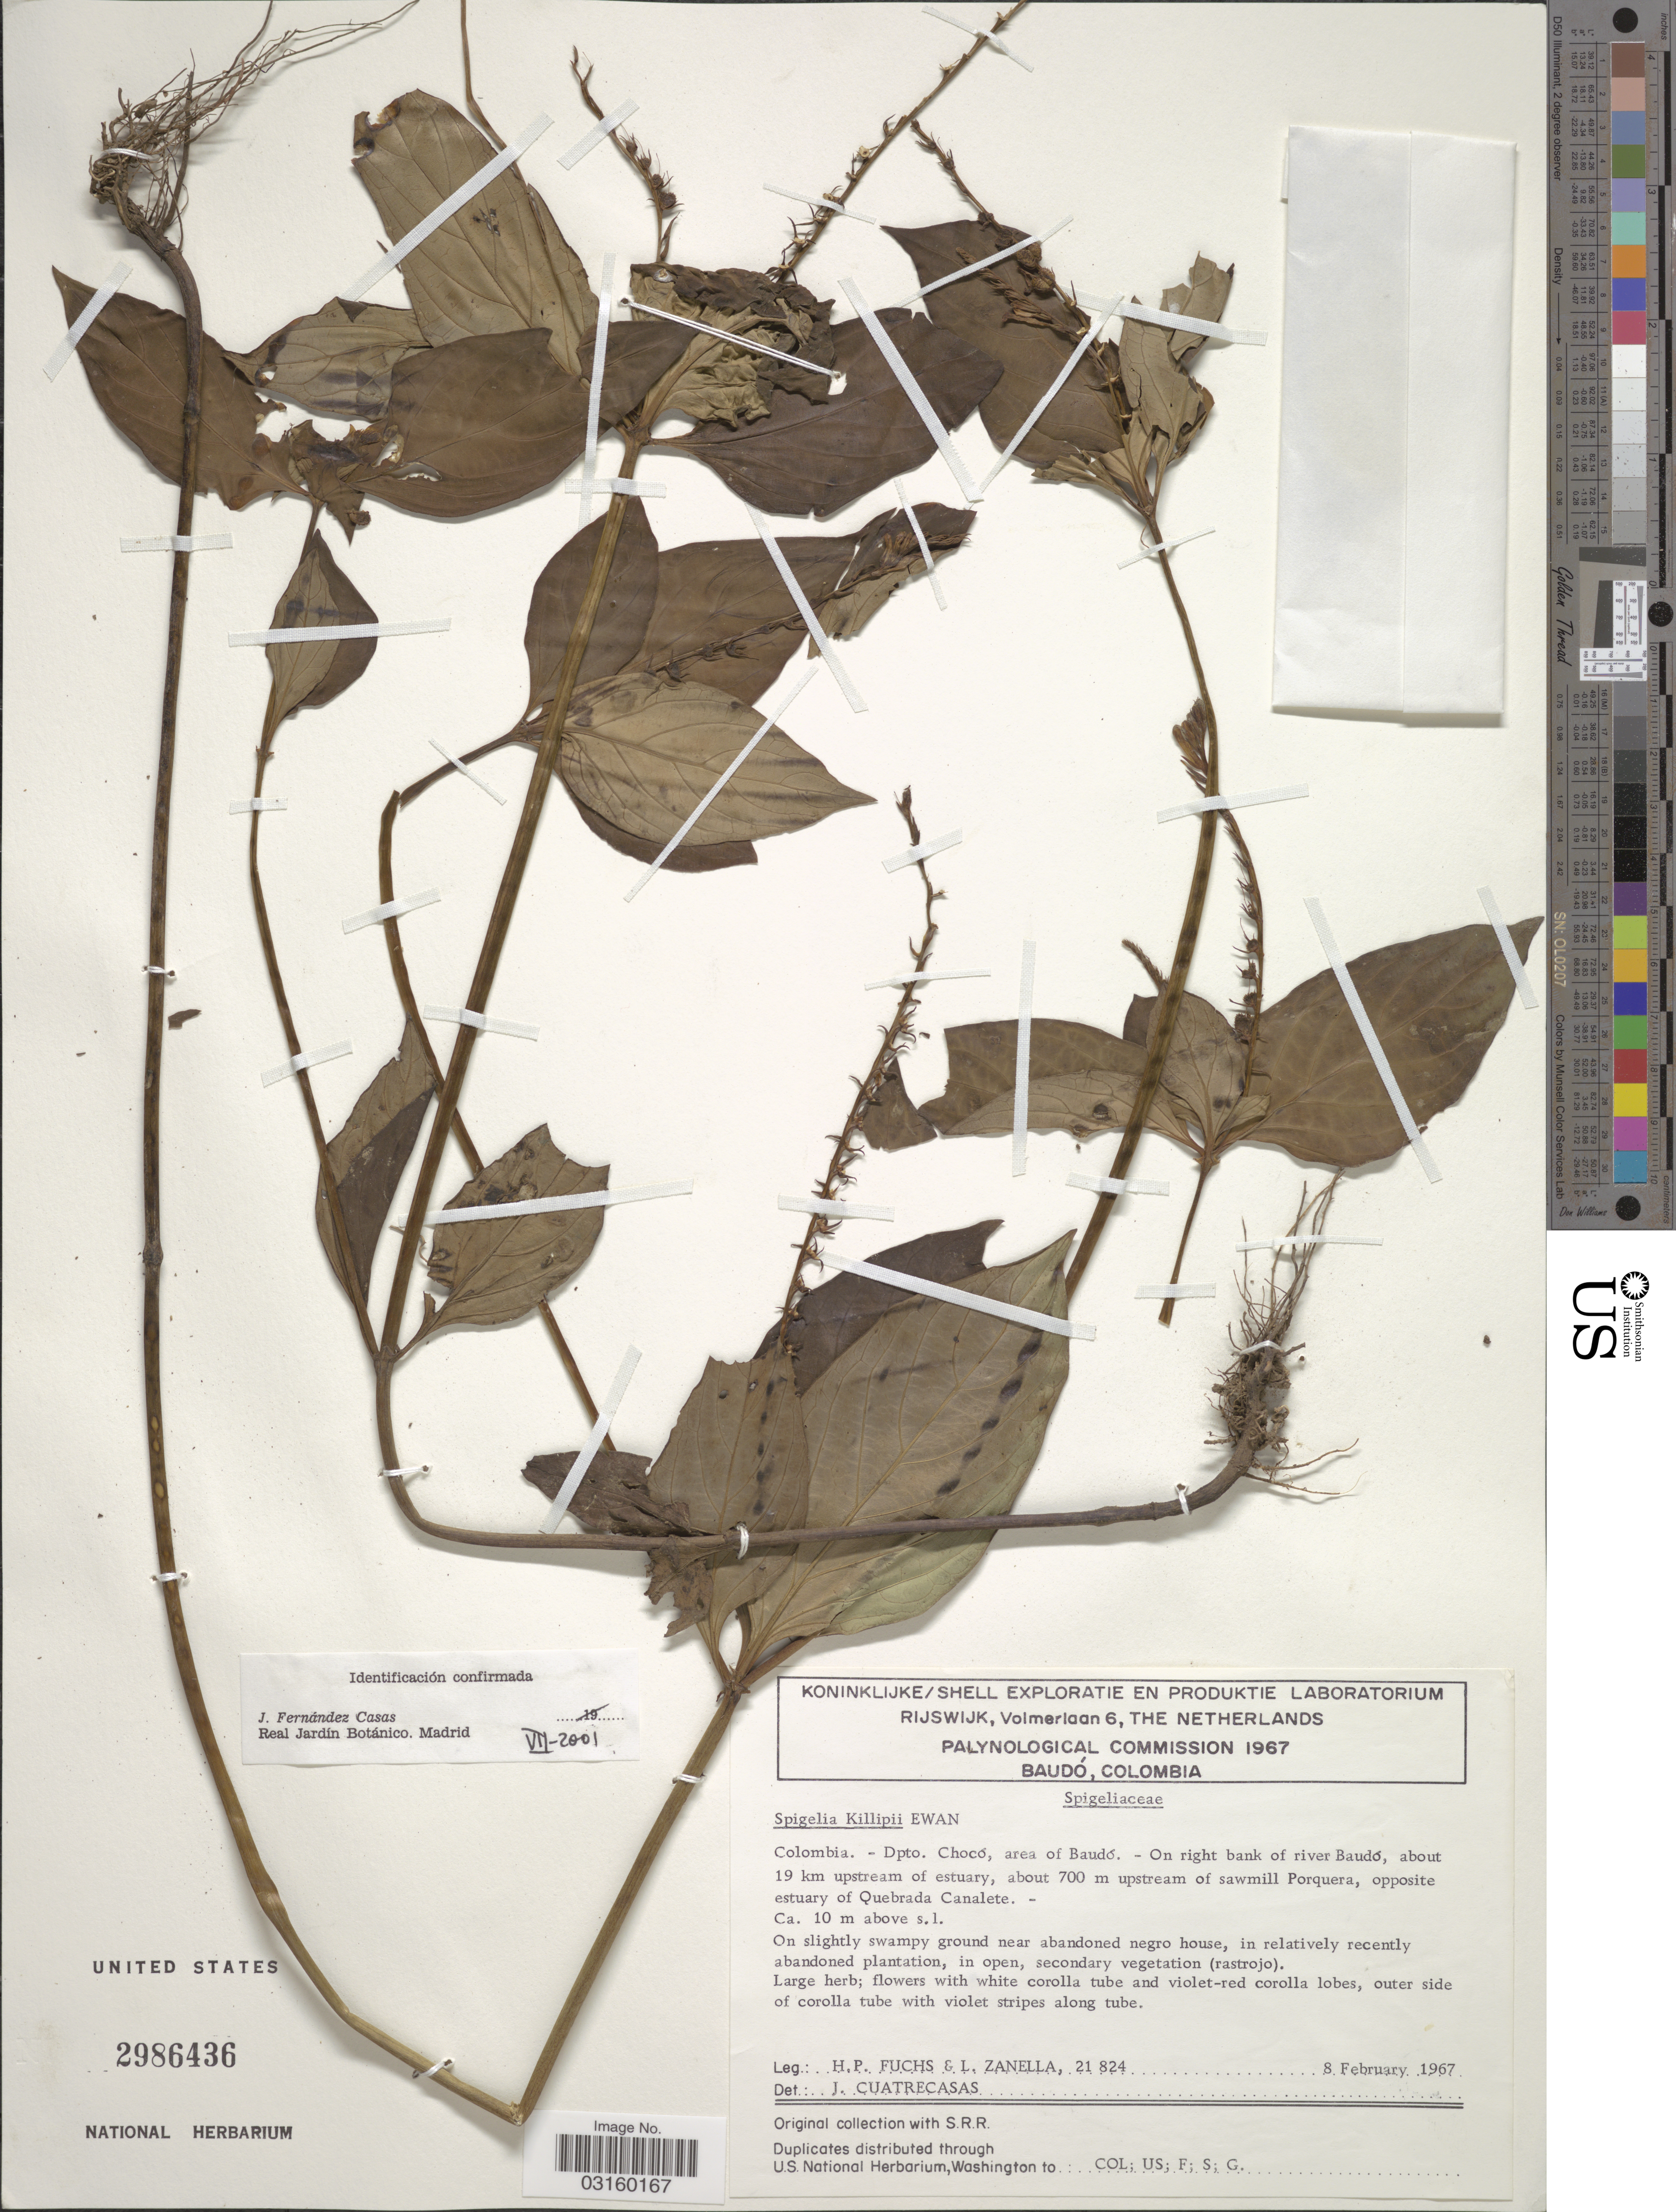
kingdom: Plantae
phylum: Tracheophyta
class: Magnoliopsida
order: Gentianales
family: Loganiaceae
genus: Spigelia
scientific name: Spigelia killipii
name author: Ewan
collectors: H. P. Fuchs & L. Zanella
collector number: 21824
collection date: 1967-02-08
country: Colombia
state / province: Chocó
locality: Dpto. Chocó, area of Baudó. - On right bank of river Baudó, about 19 km upstream of estuary, about 700 m upstream of sawmill Porquera, opposite estuary of Quebrada Canalete. Ca. 10 m above s.l.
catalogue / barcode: US 2986436